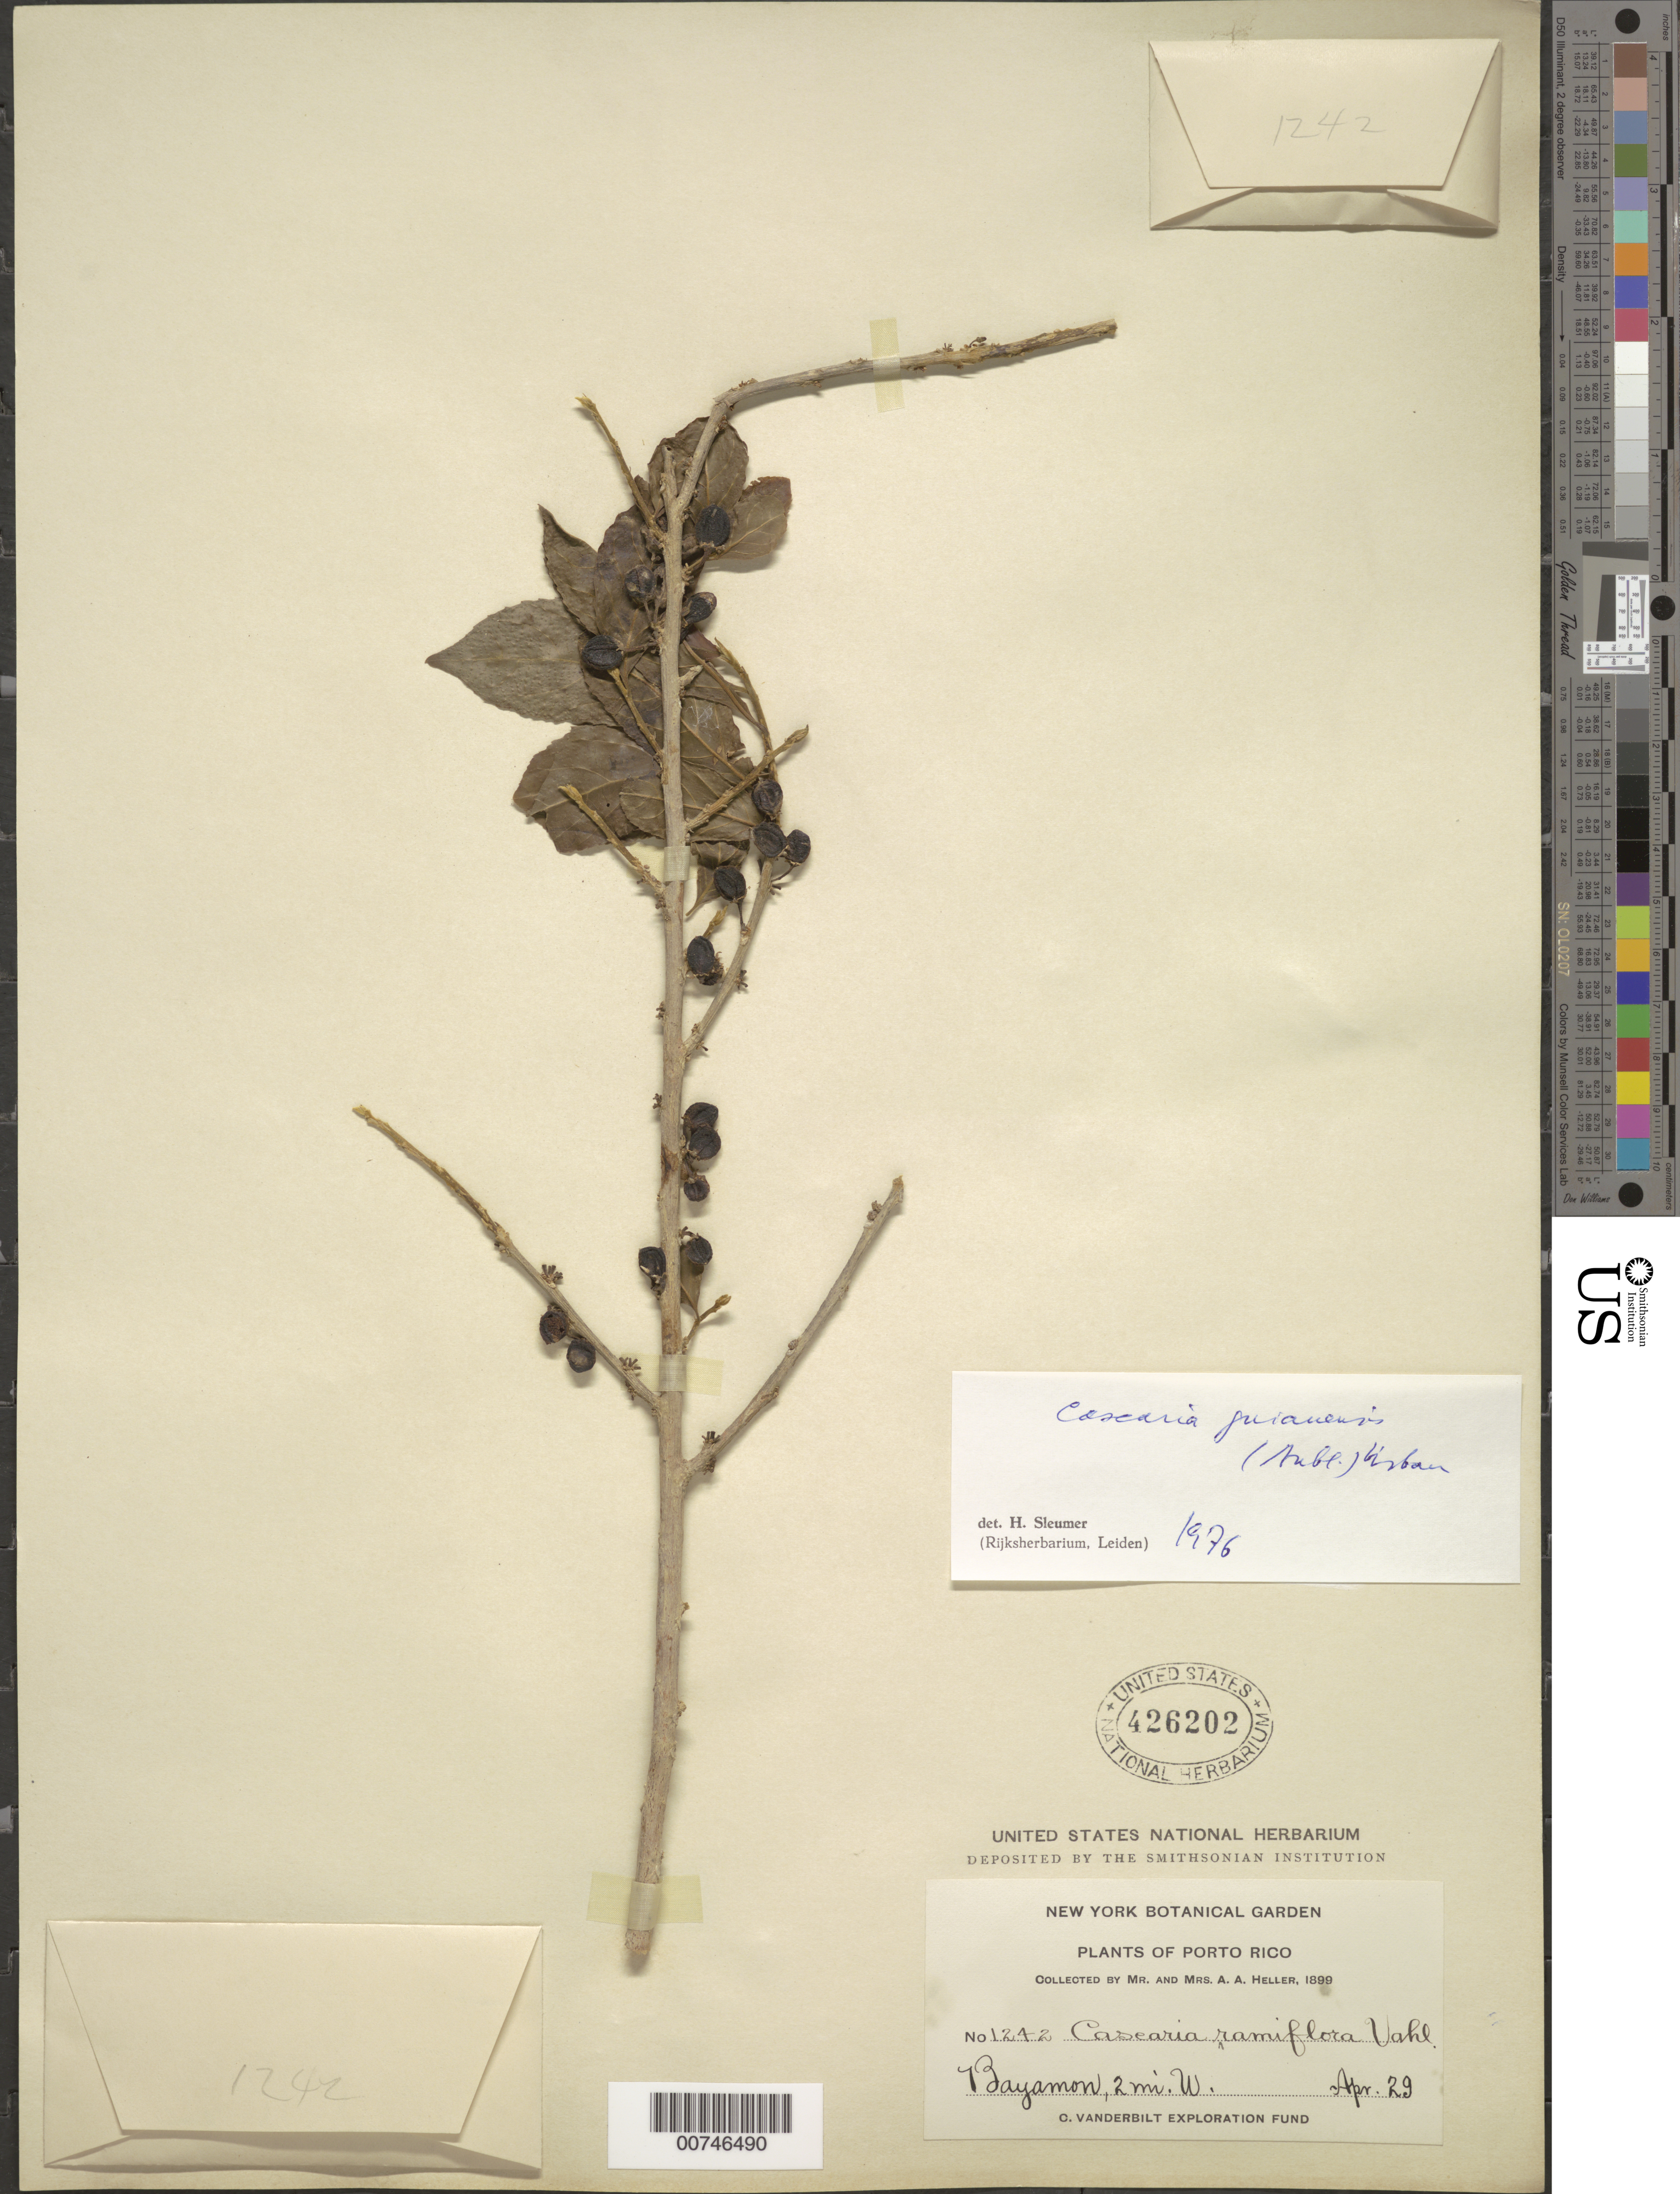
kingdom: Plantae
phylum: Tracheophyta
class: Magnoliopsida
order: Malpighiales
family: Salicaceae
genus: Casearia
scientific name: Casearia guianensis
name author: (Aubl.) Urb.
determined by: Sleumer, H. O.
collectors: A. A. Heller & E. G. Heller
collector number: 1242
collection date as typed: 29 Apr 1899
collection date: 1899-04-29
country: Puerto Rico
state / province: Bayamón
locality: Bayamón, 2 miles West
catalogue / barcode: US 426202